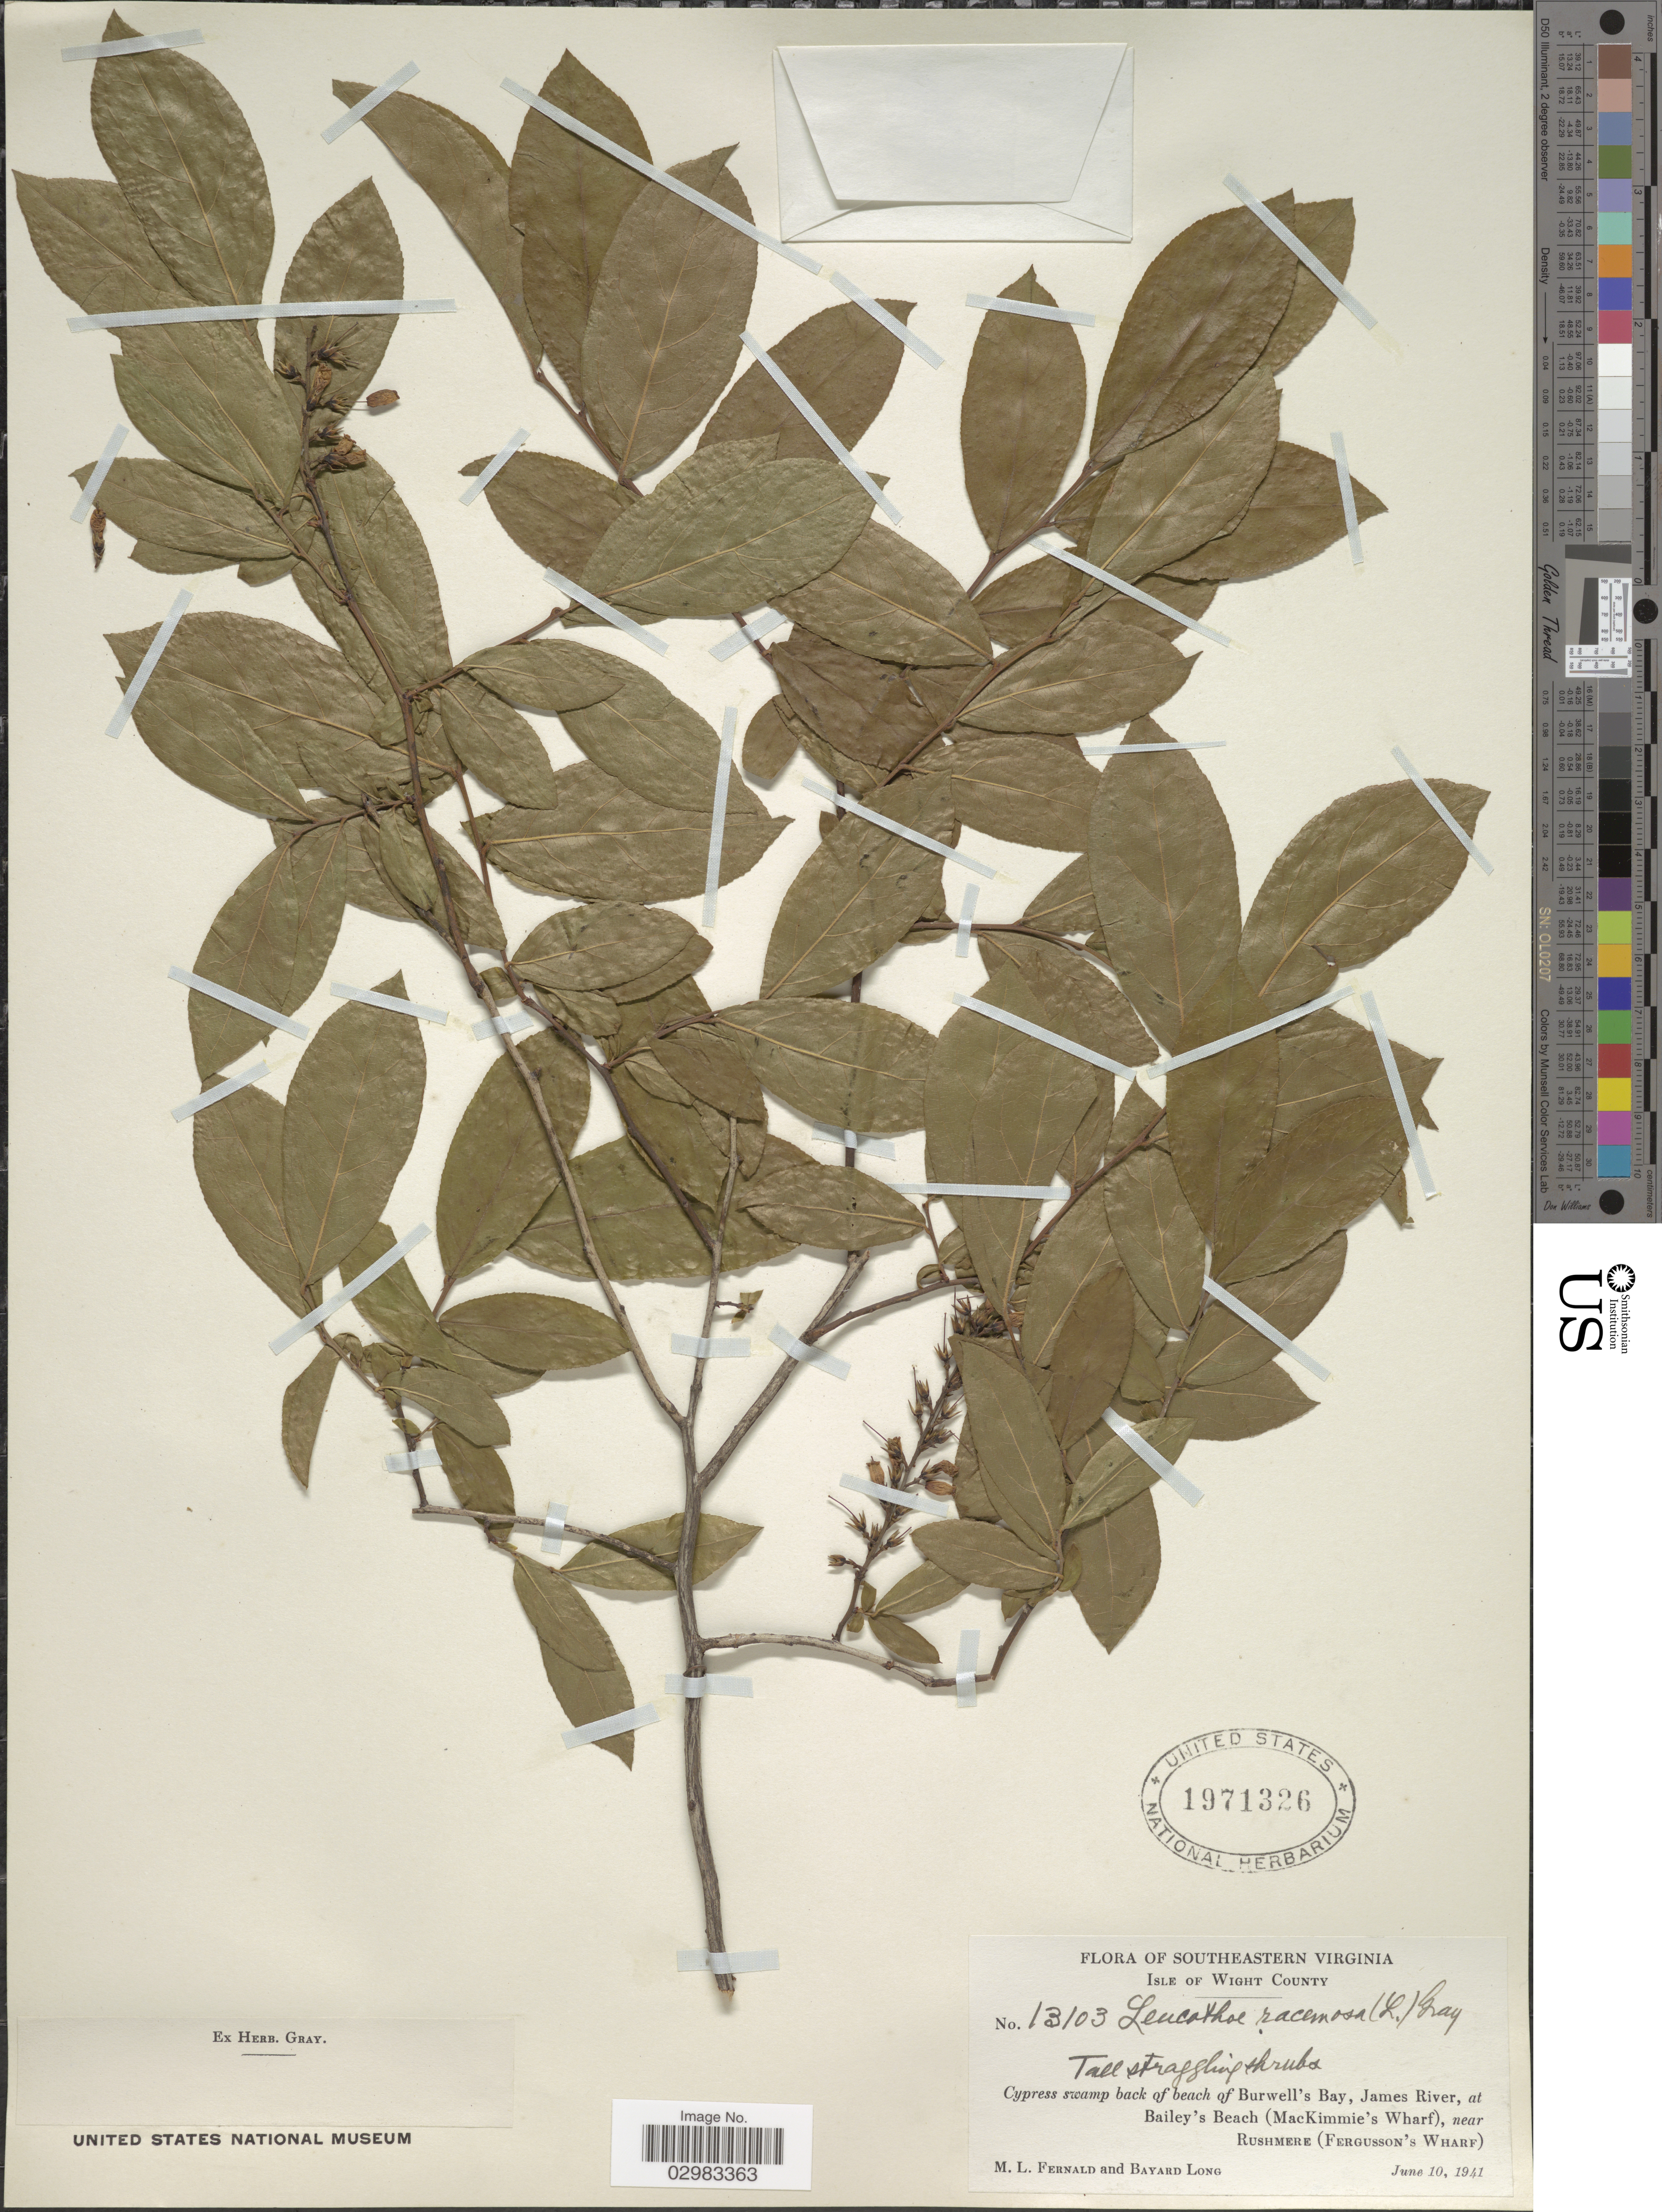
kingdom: Plantae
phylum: Tracheophyta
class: Magnoliopsida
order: Ericales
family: Ericaceae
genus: Leucothoe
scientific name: Leucothoë racemosa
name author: (L.) A. Gray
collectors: M. L. Fernald & B. Long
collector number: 13103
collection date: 1941-06-10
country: United States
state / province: Virginia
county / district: Isle of Wight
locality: Southeastern Virginia. Isle of Wight County. Cypress swamp back of beach of Burwell's Bay, James River, at Bailey's Beach (MacKimmie's Wharf), near Rushmere (Fergusson's Wharf).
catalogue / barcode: US 1971326